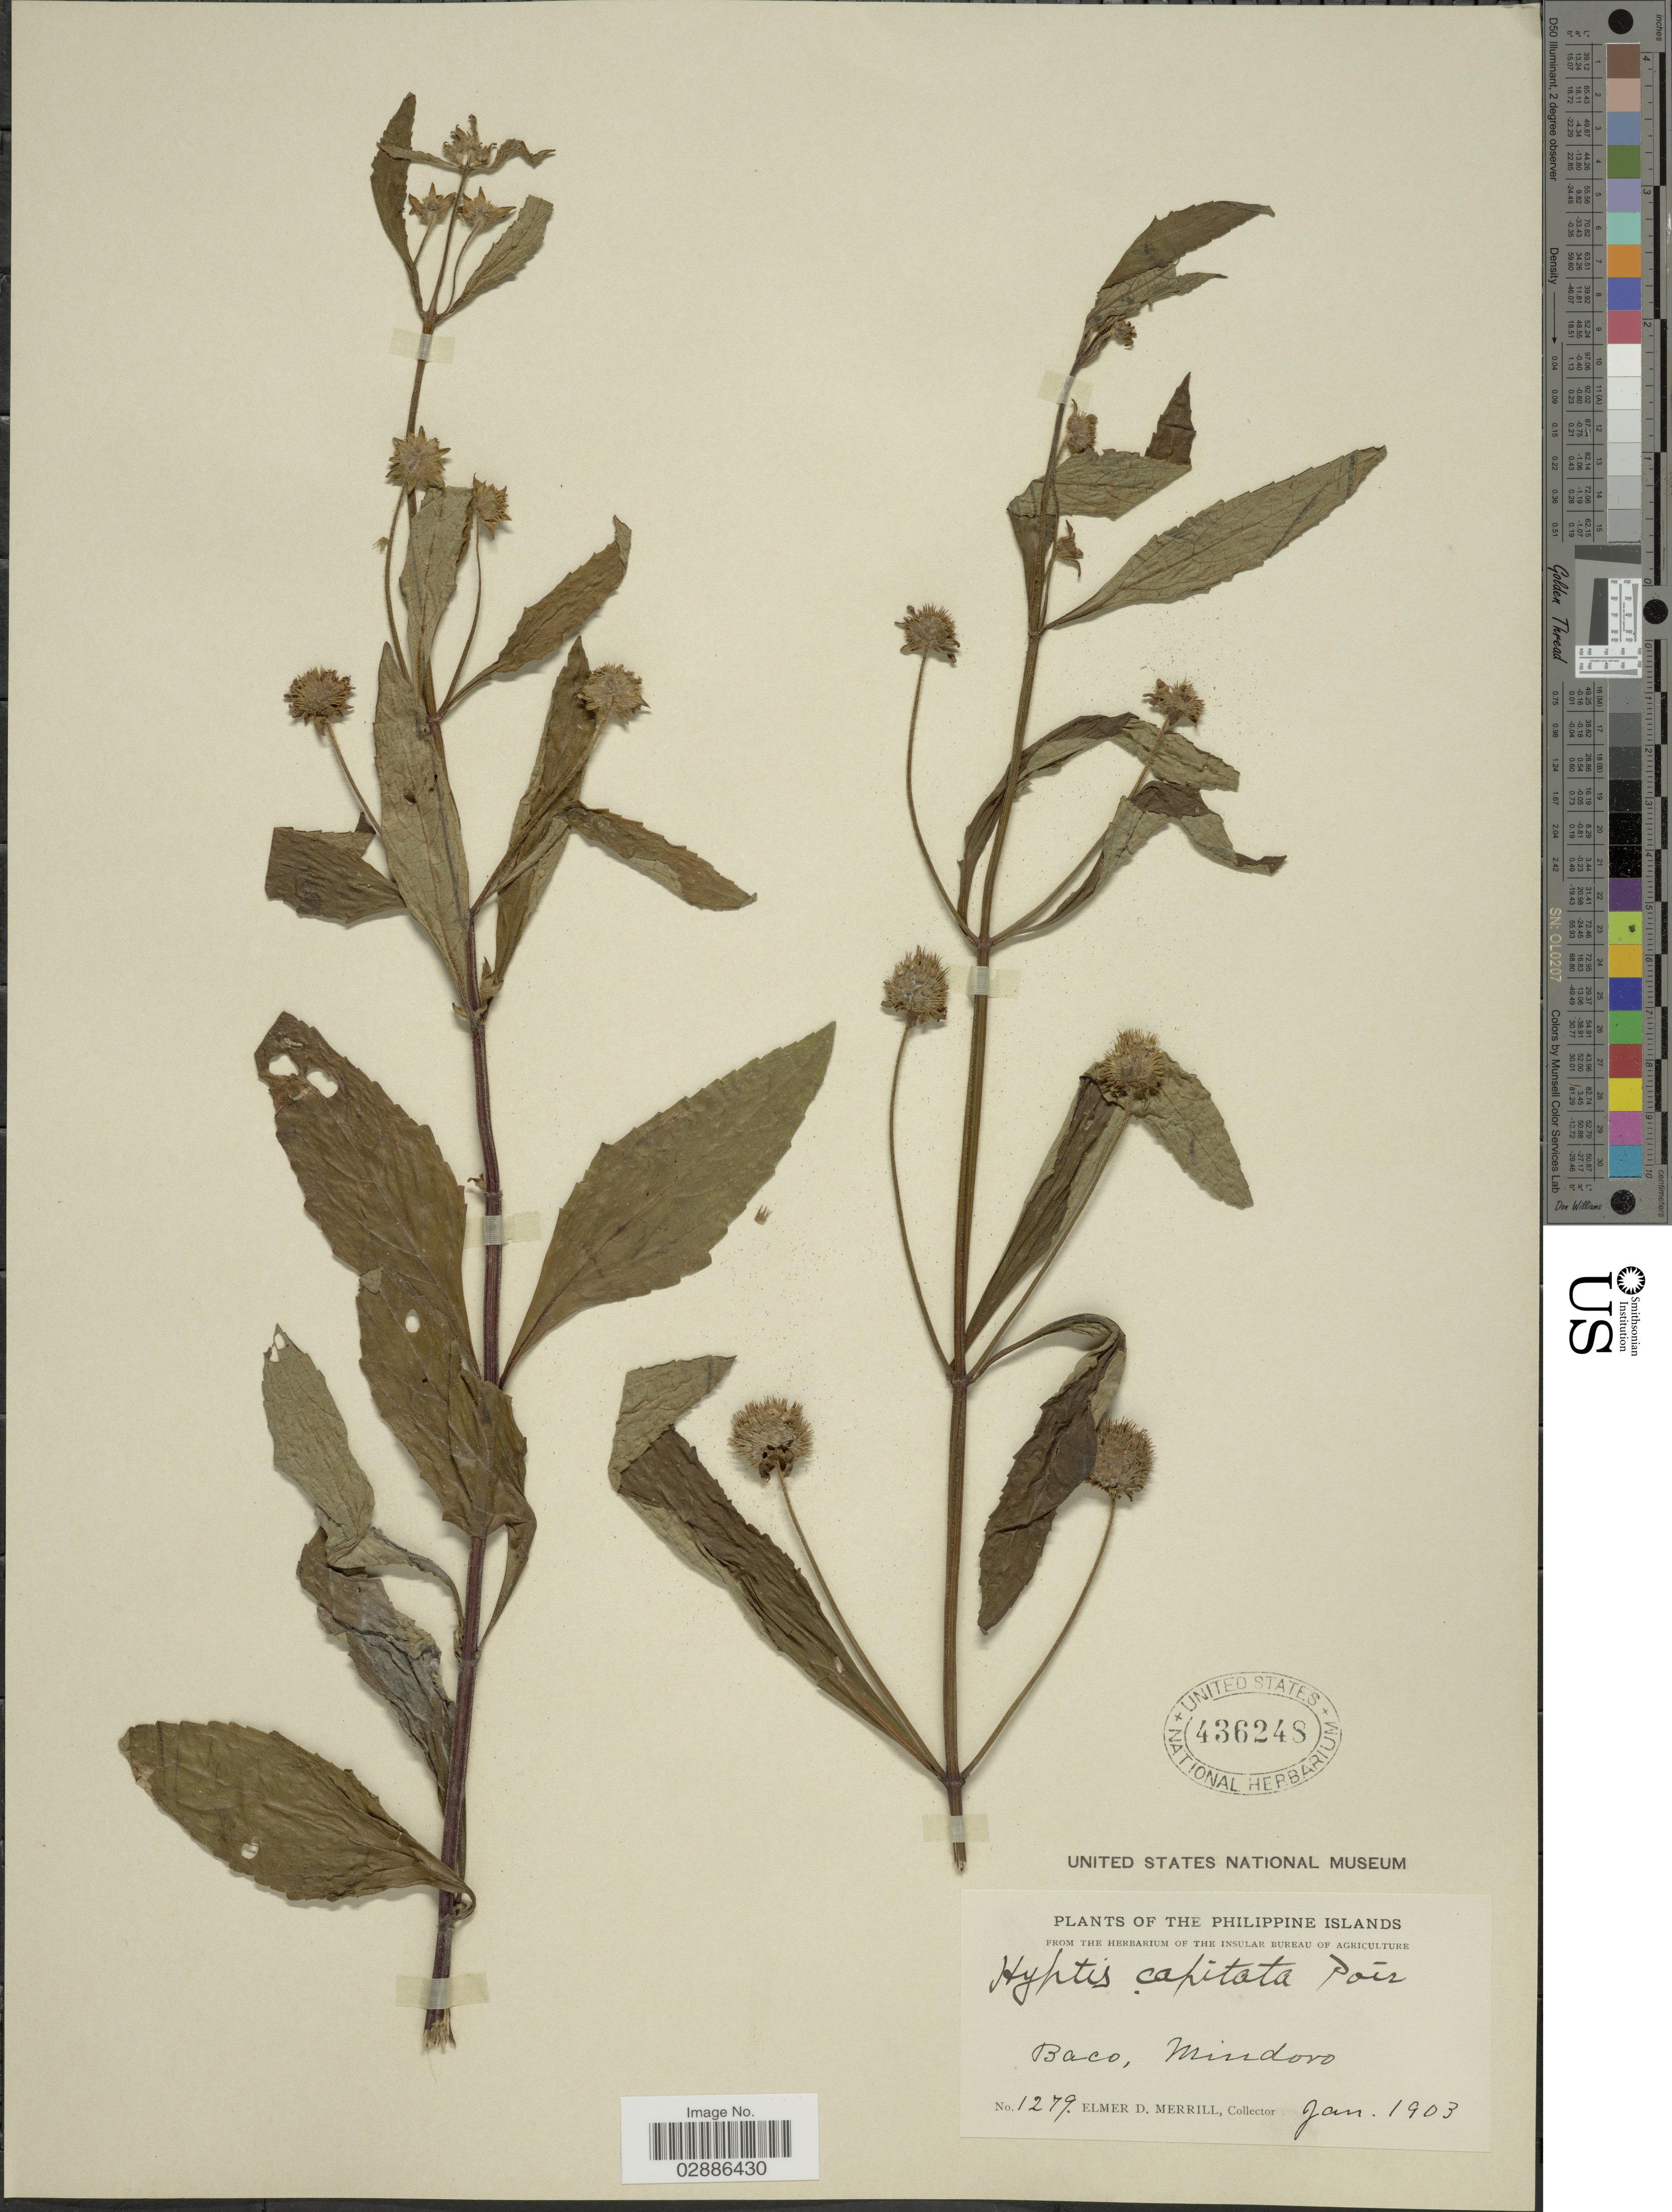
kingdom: Plantae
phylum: Tracheophyta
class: Magnoliopsida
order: Lamiales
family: Lamiaceae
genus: Hyptis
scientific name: Hyptis capitata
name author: Jacq.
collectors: E. D. Merrill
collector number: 1279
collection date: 1903-01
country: Philippines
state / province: Mimaropa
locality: Baco, Mindoro.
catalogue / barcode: US 436248